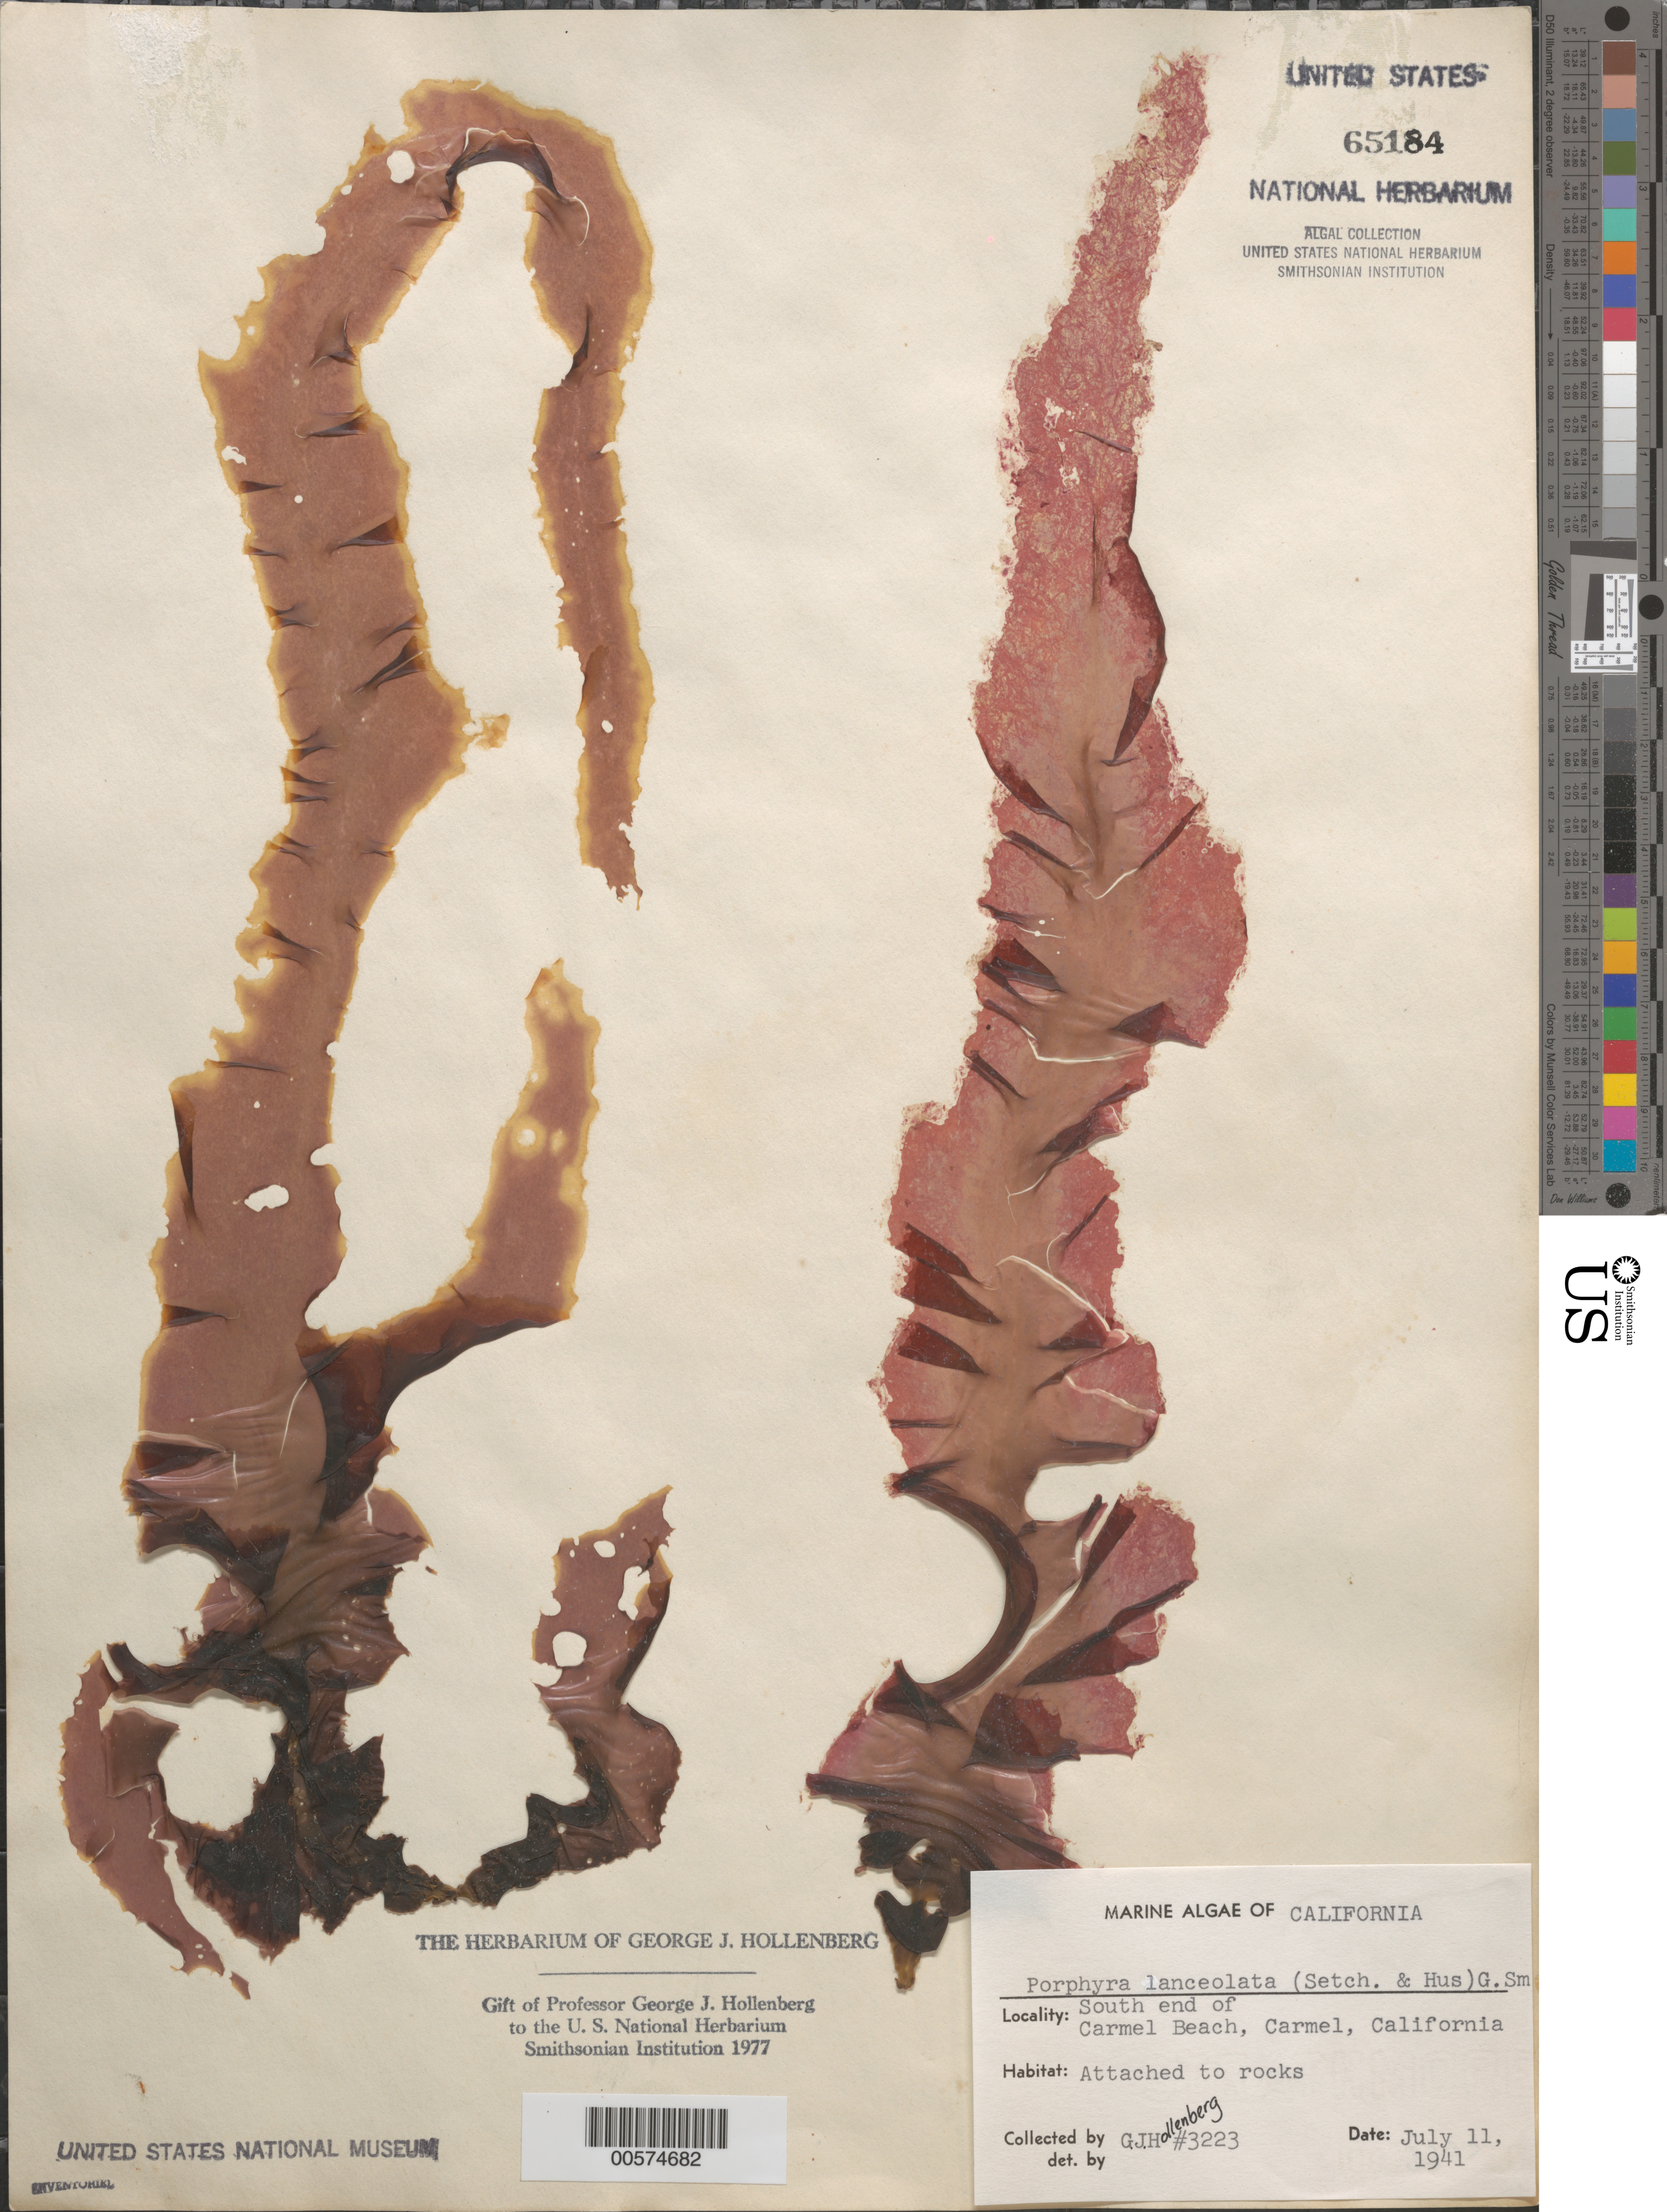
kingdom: Plantae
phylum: Rhodophyta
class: Bangiophyceae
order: Bangiales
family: Bangiaceae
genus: Pyropia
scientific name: Pyropia lanceolata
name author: (Setchell & Hus) S.C. Lindstrom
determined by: Algae name updating Project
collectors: G. Hollenberg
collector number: GJH 3223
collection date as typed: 11 Jul 1941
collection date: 1941-07-11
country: United States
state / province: California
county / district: Monterey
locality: Carmel Beach, Carmel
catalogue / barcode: US 65184